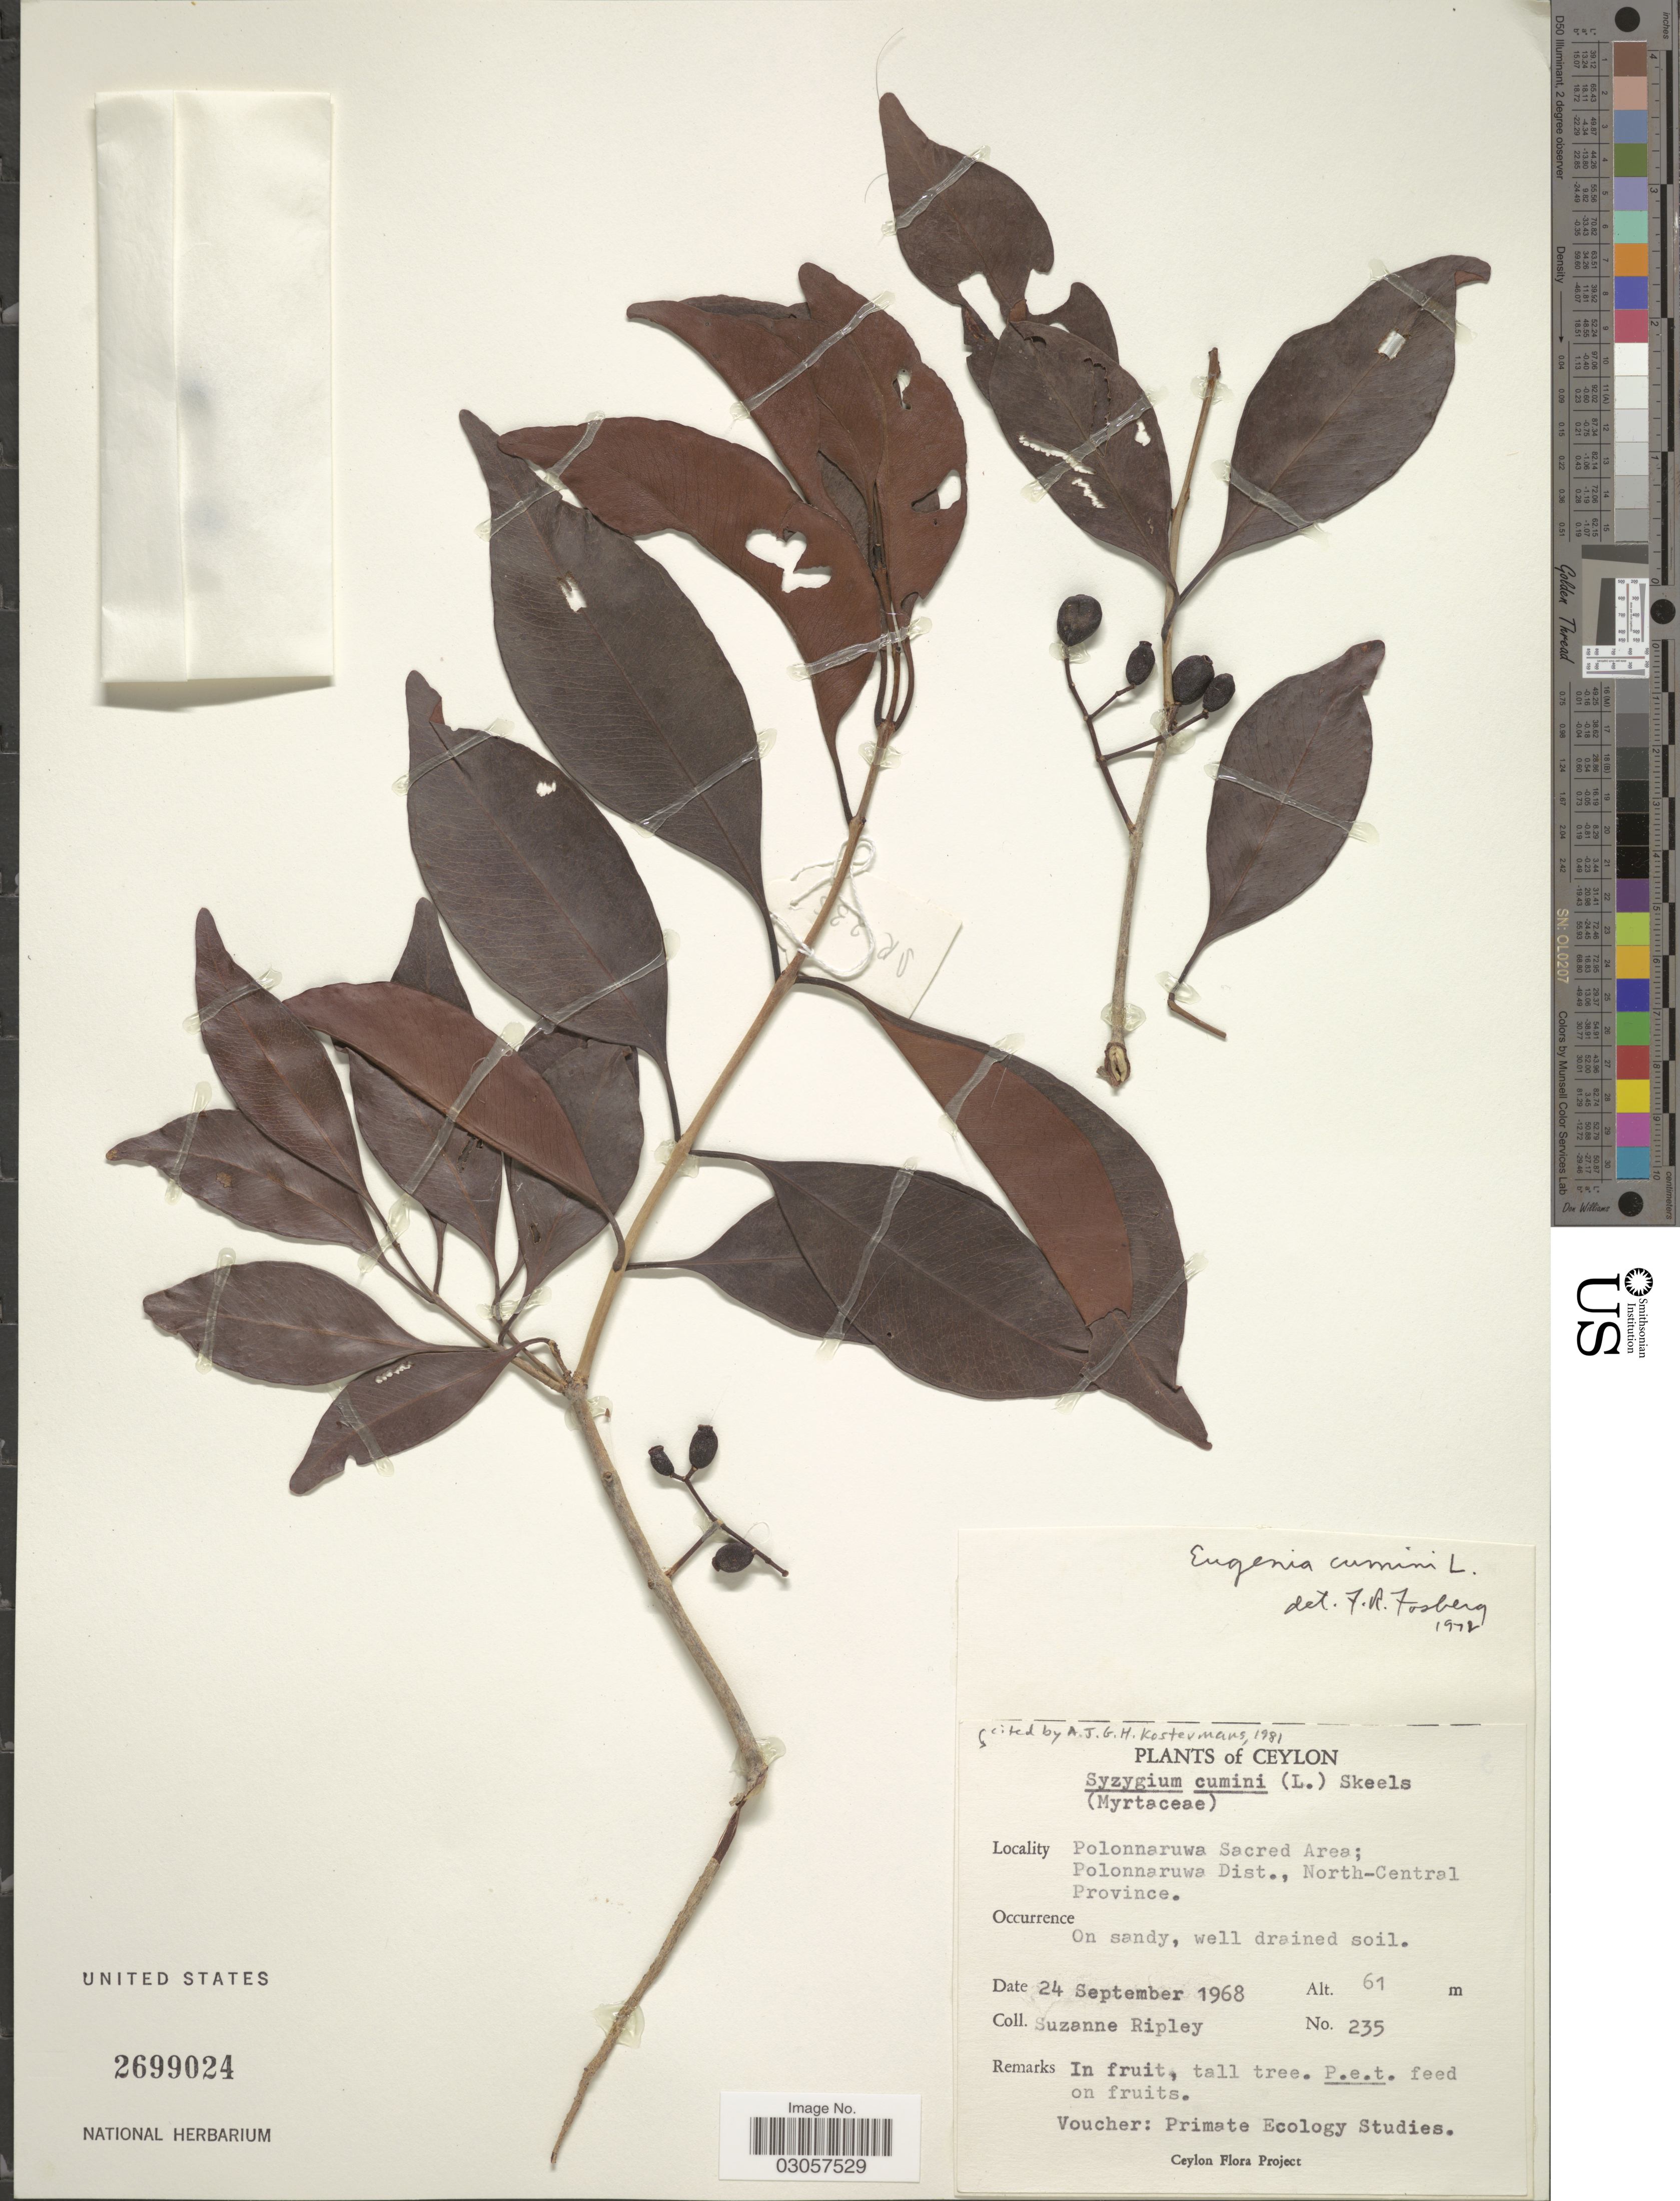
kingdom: Plantae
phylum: Tracheophyta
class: Magnoliopsida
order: Myrtales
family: Myrtaceae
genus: Syzygium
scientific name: Syzygium cumini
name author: (L.) Skeels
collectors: S. Ripley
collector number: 235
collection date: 1968-09-24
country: Sri Lanka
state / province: North Central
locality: Ceylon, Polonnaruwa Sacred Area; Polonnaruwa Dist., North-Central Province.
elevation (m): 61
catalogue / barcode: US 2699024